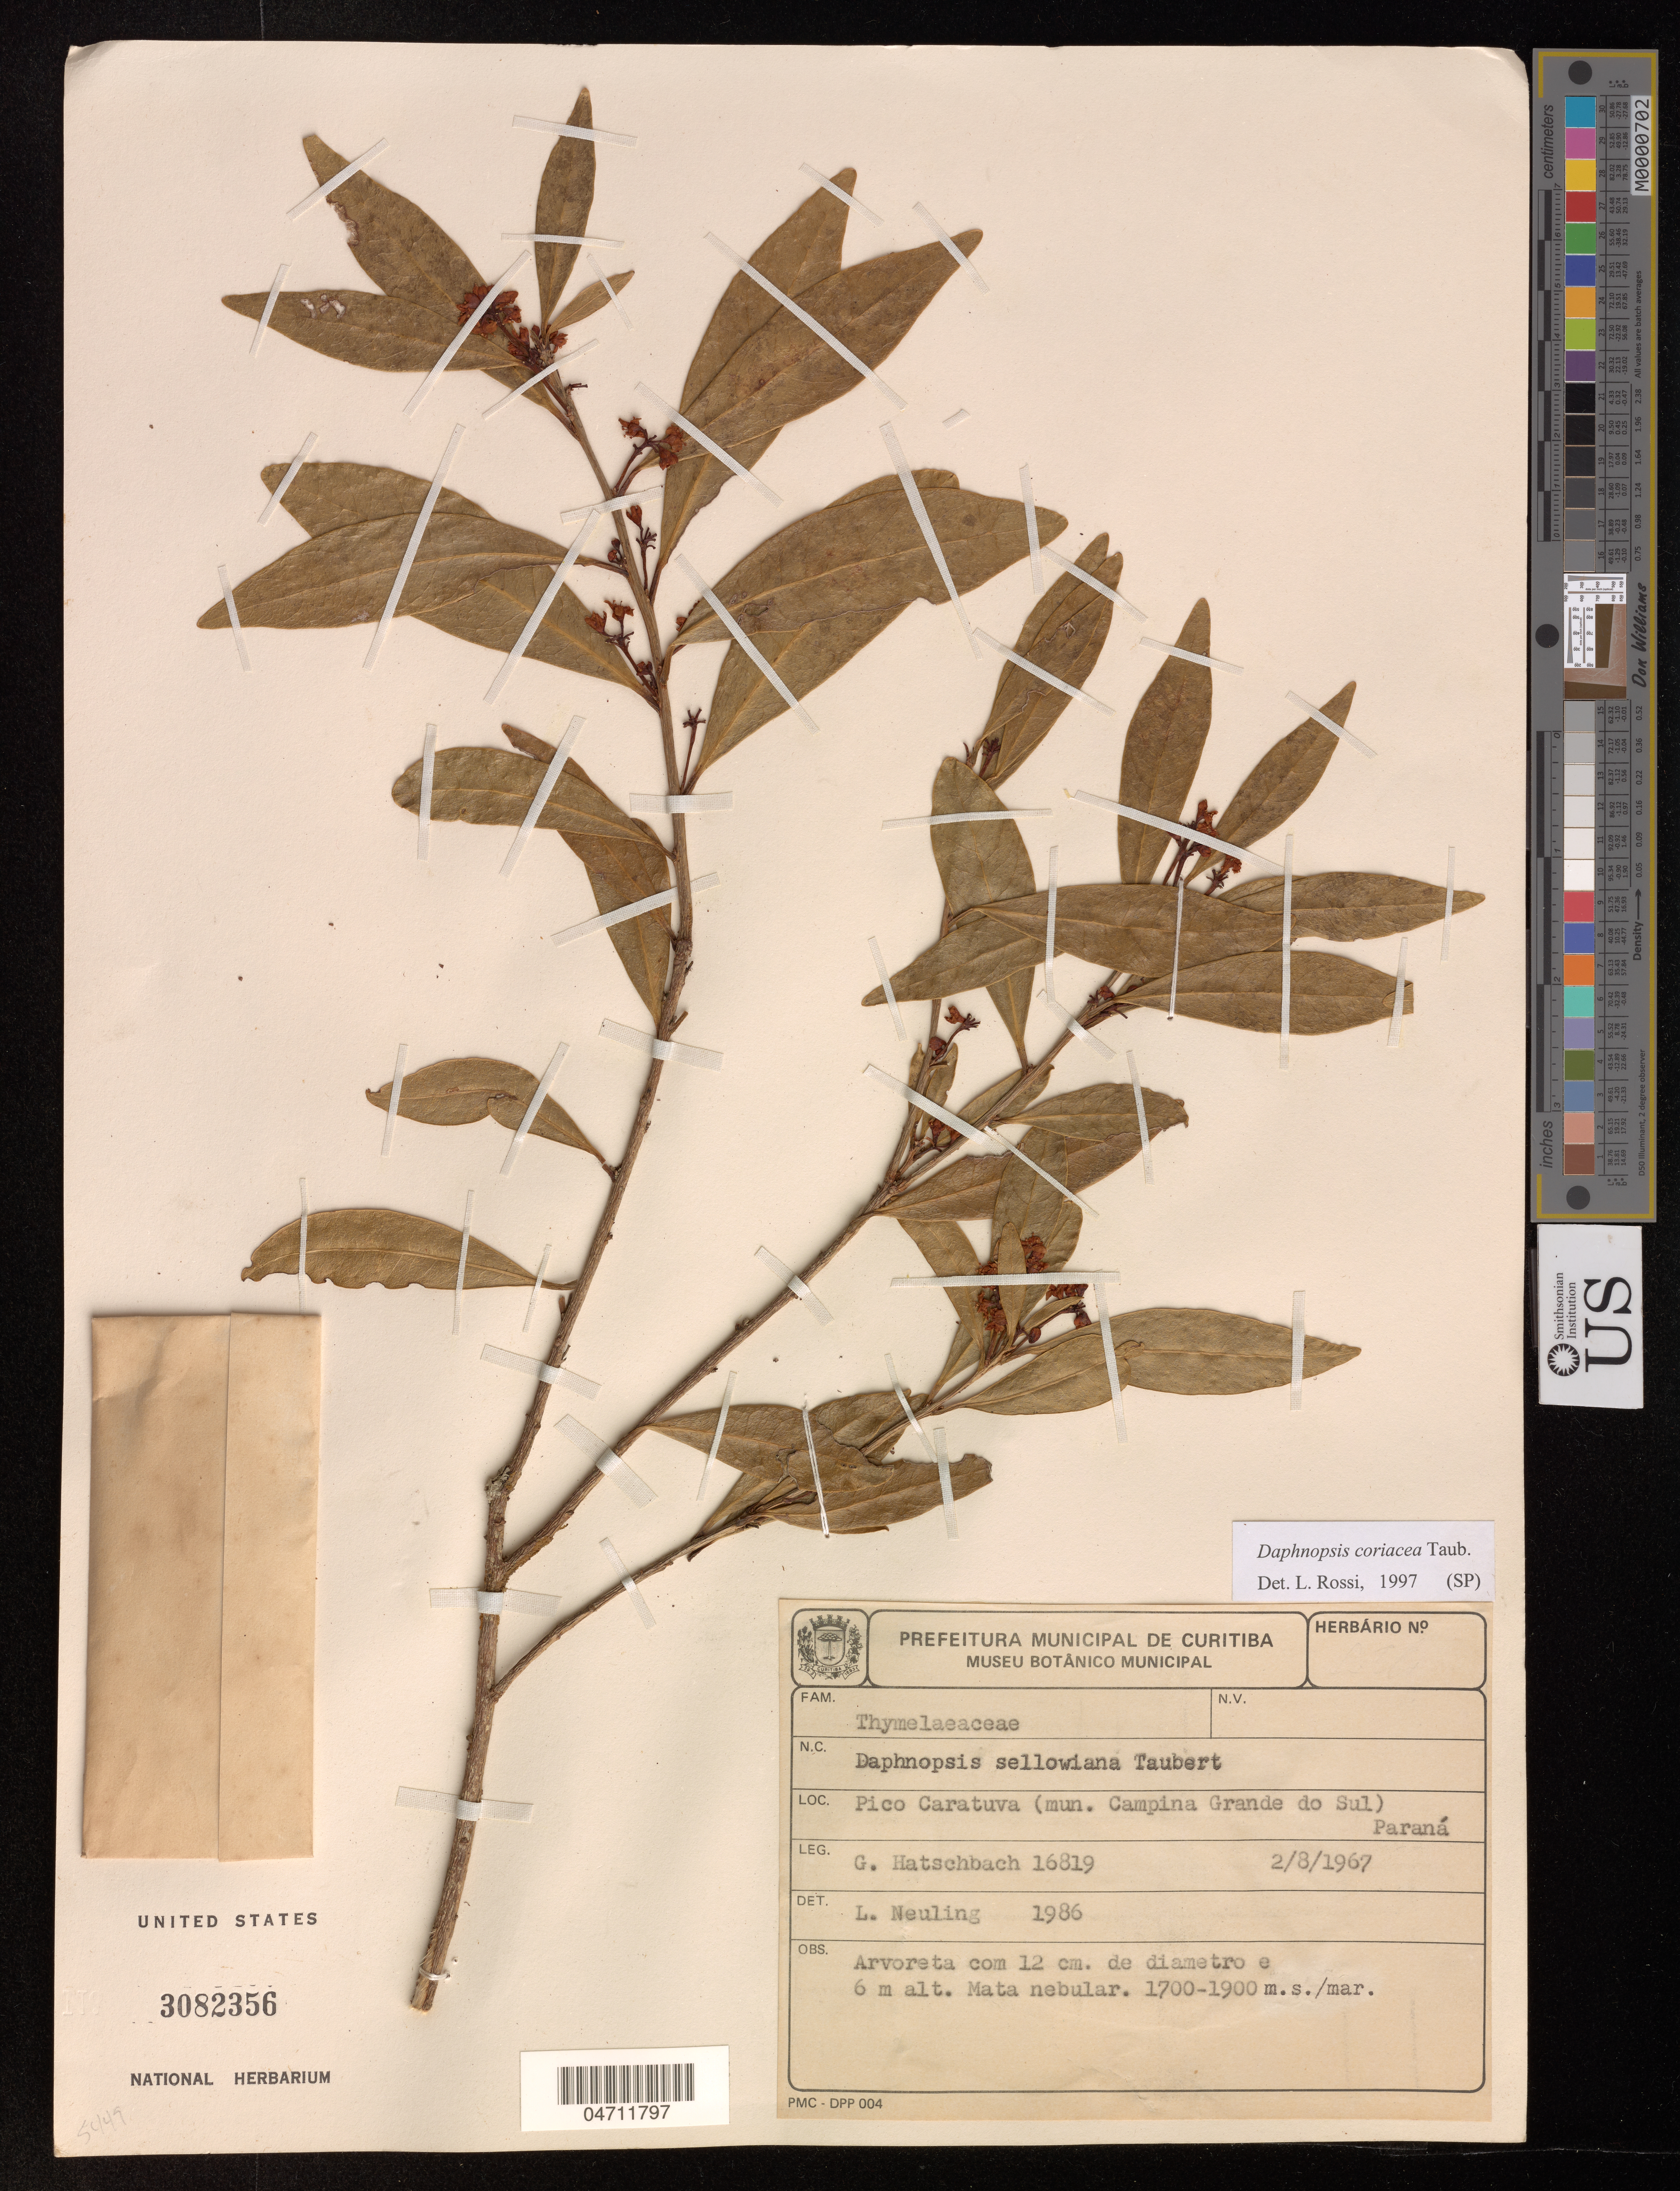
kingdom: Plantae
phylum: Tracheophyta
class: Magnoliopsida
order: Malvales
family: Thymelaeaceae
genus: Daphnopsis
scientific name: Daphnopsis coriacea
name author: Taub.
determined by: Rossi, L.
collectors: G. Hatschbach & H. Haas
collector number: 16819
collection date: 1967-08-02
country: Brazil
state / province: Paraná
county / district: Campina Grande do Sul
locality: Pico Caratuva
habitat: Mata nebular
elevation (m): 1950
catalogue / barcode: US 3082356